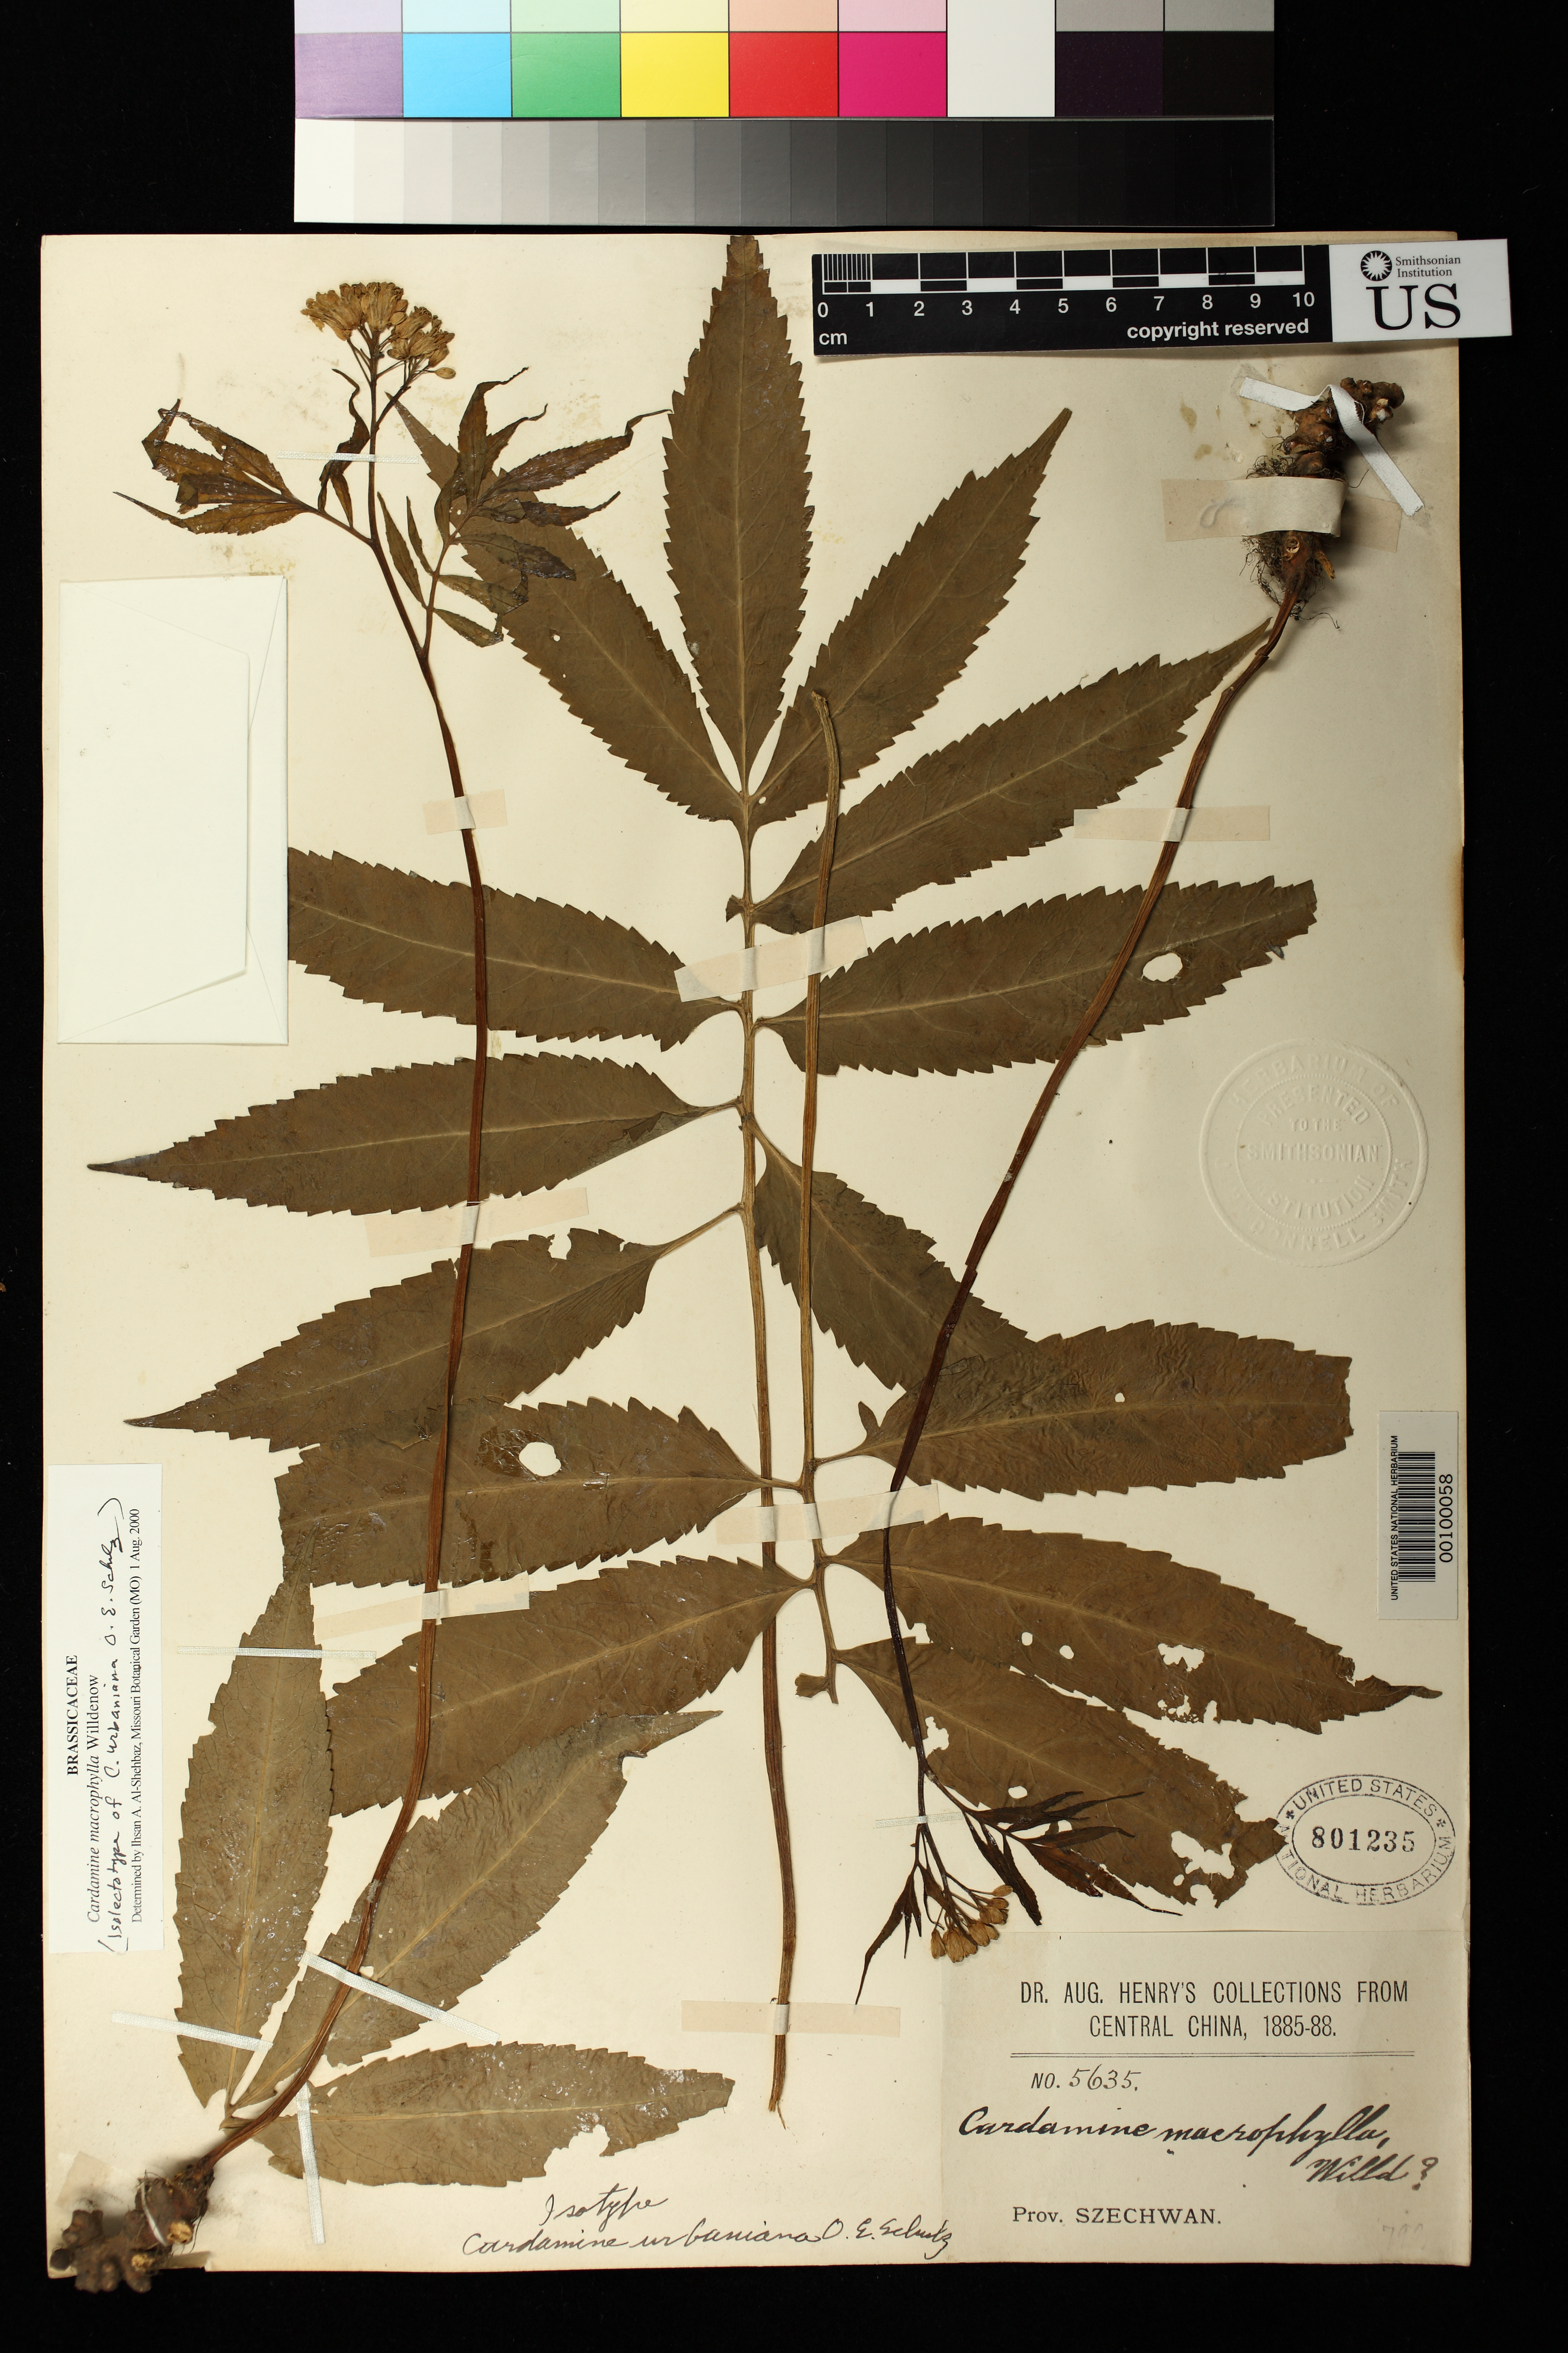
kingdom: Plantae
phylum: Tracheophyta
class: Magnoliopsida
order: Brassicales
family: Brassicaceae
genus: Cardamine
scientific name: Cardamine urbaniana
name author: O.E. Schulz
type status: Isosyntype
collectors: A. Henry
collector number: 5635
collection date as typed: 1885 to -- --- 1888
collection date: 1885/1888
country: China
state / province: Sichuan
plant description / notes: Specimen annotated by Al-Shehbaz (2000) as "isolectotype" [publication not found].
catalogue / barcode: US 801235